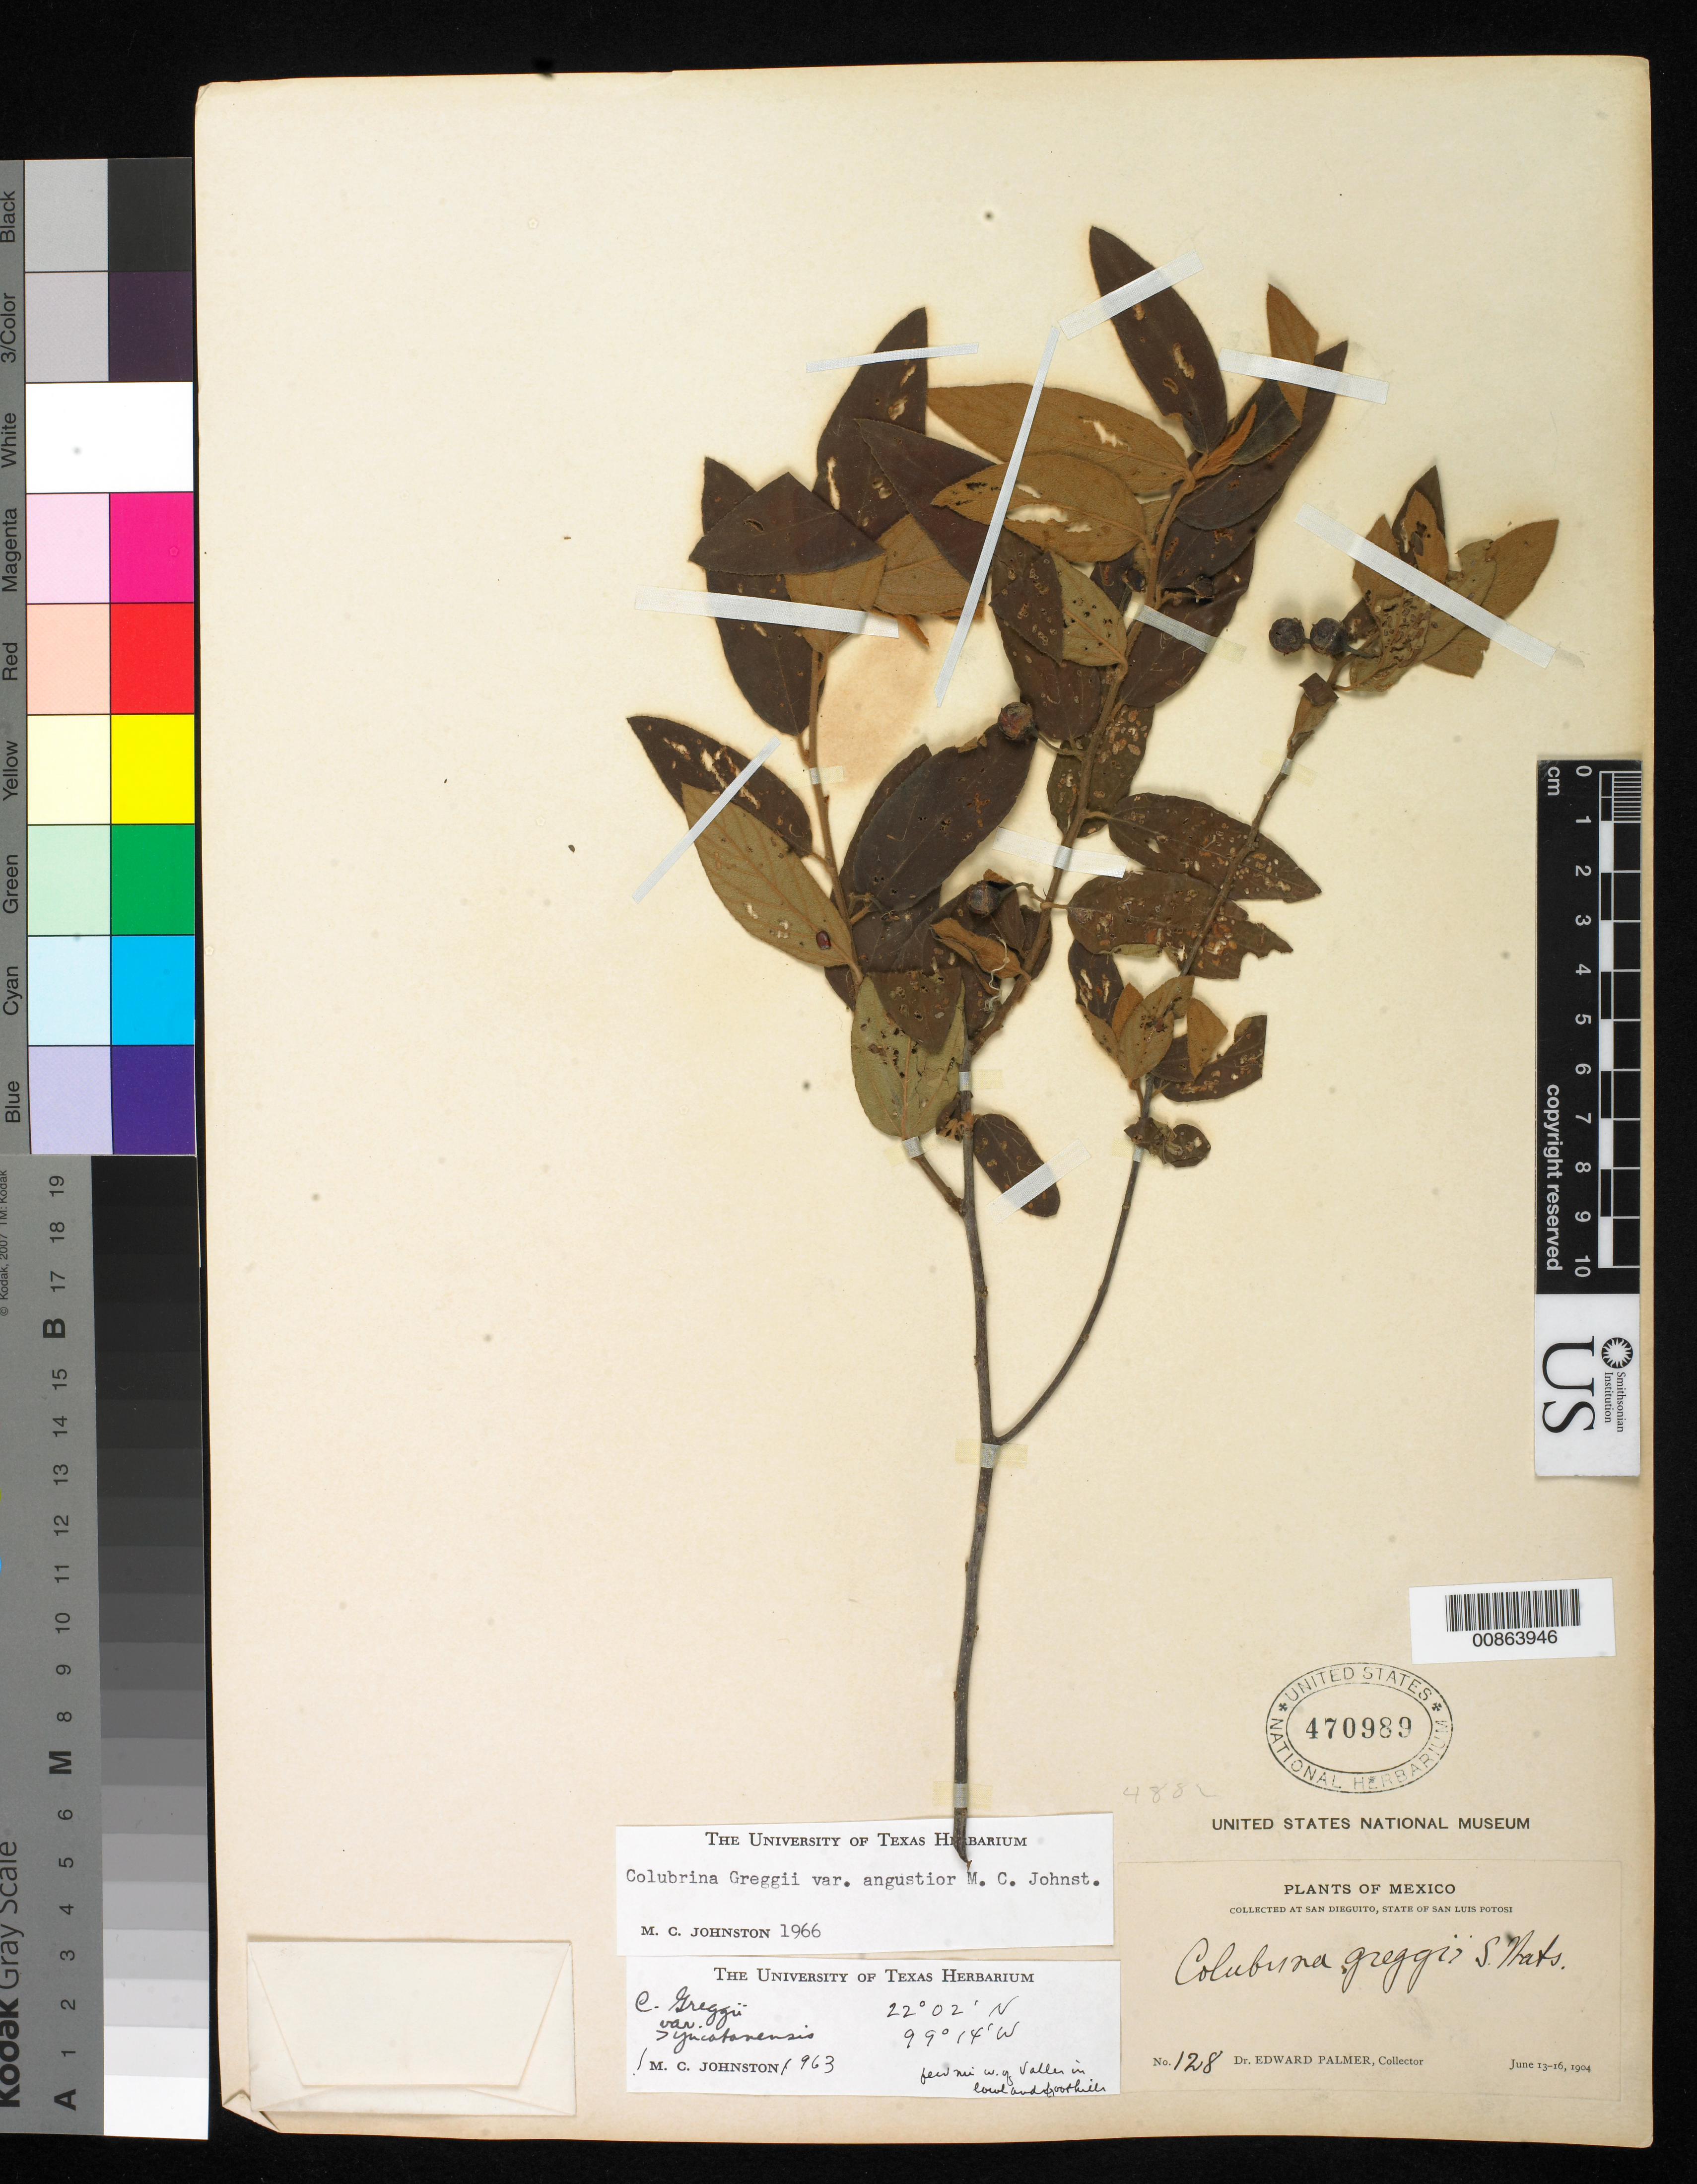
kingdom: Plantae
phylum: Tracheophyta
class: Magnoliopsida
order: Rosales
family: Rhamnaceae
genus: Colubrina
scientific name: Colubrina greggii var. angustior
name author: M.C. Johnst.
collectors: E. Palmer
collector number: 128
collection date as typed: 13 Jun 1904 to 16 Jun 1904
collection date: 1904-06-13/1904-06-16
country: Mexico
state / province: San Luis Potosí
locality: San Dieguito, San Luis Potosí. Few mi. W of Valles.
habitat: In "local" and foothills.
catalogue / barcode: US 470989